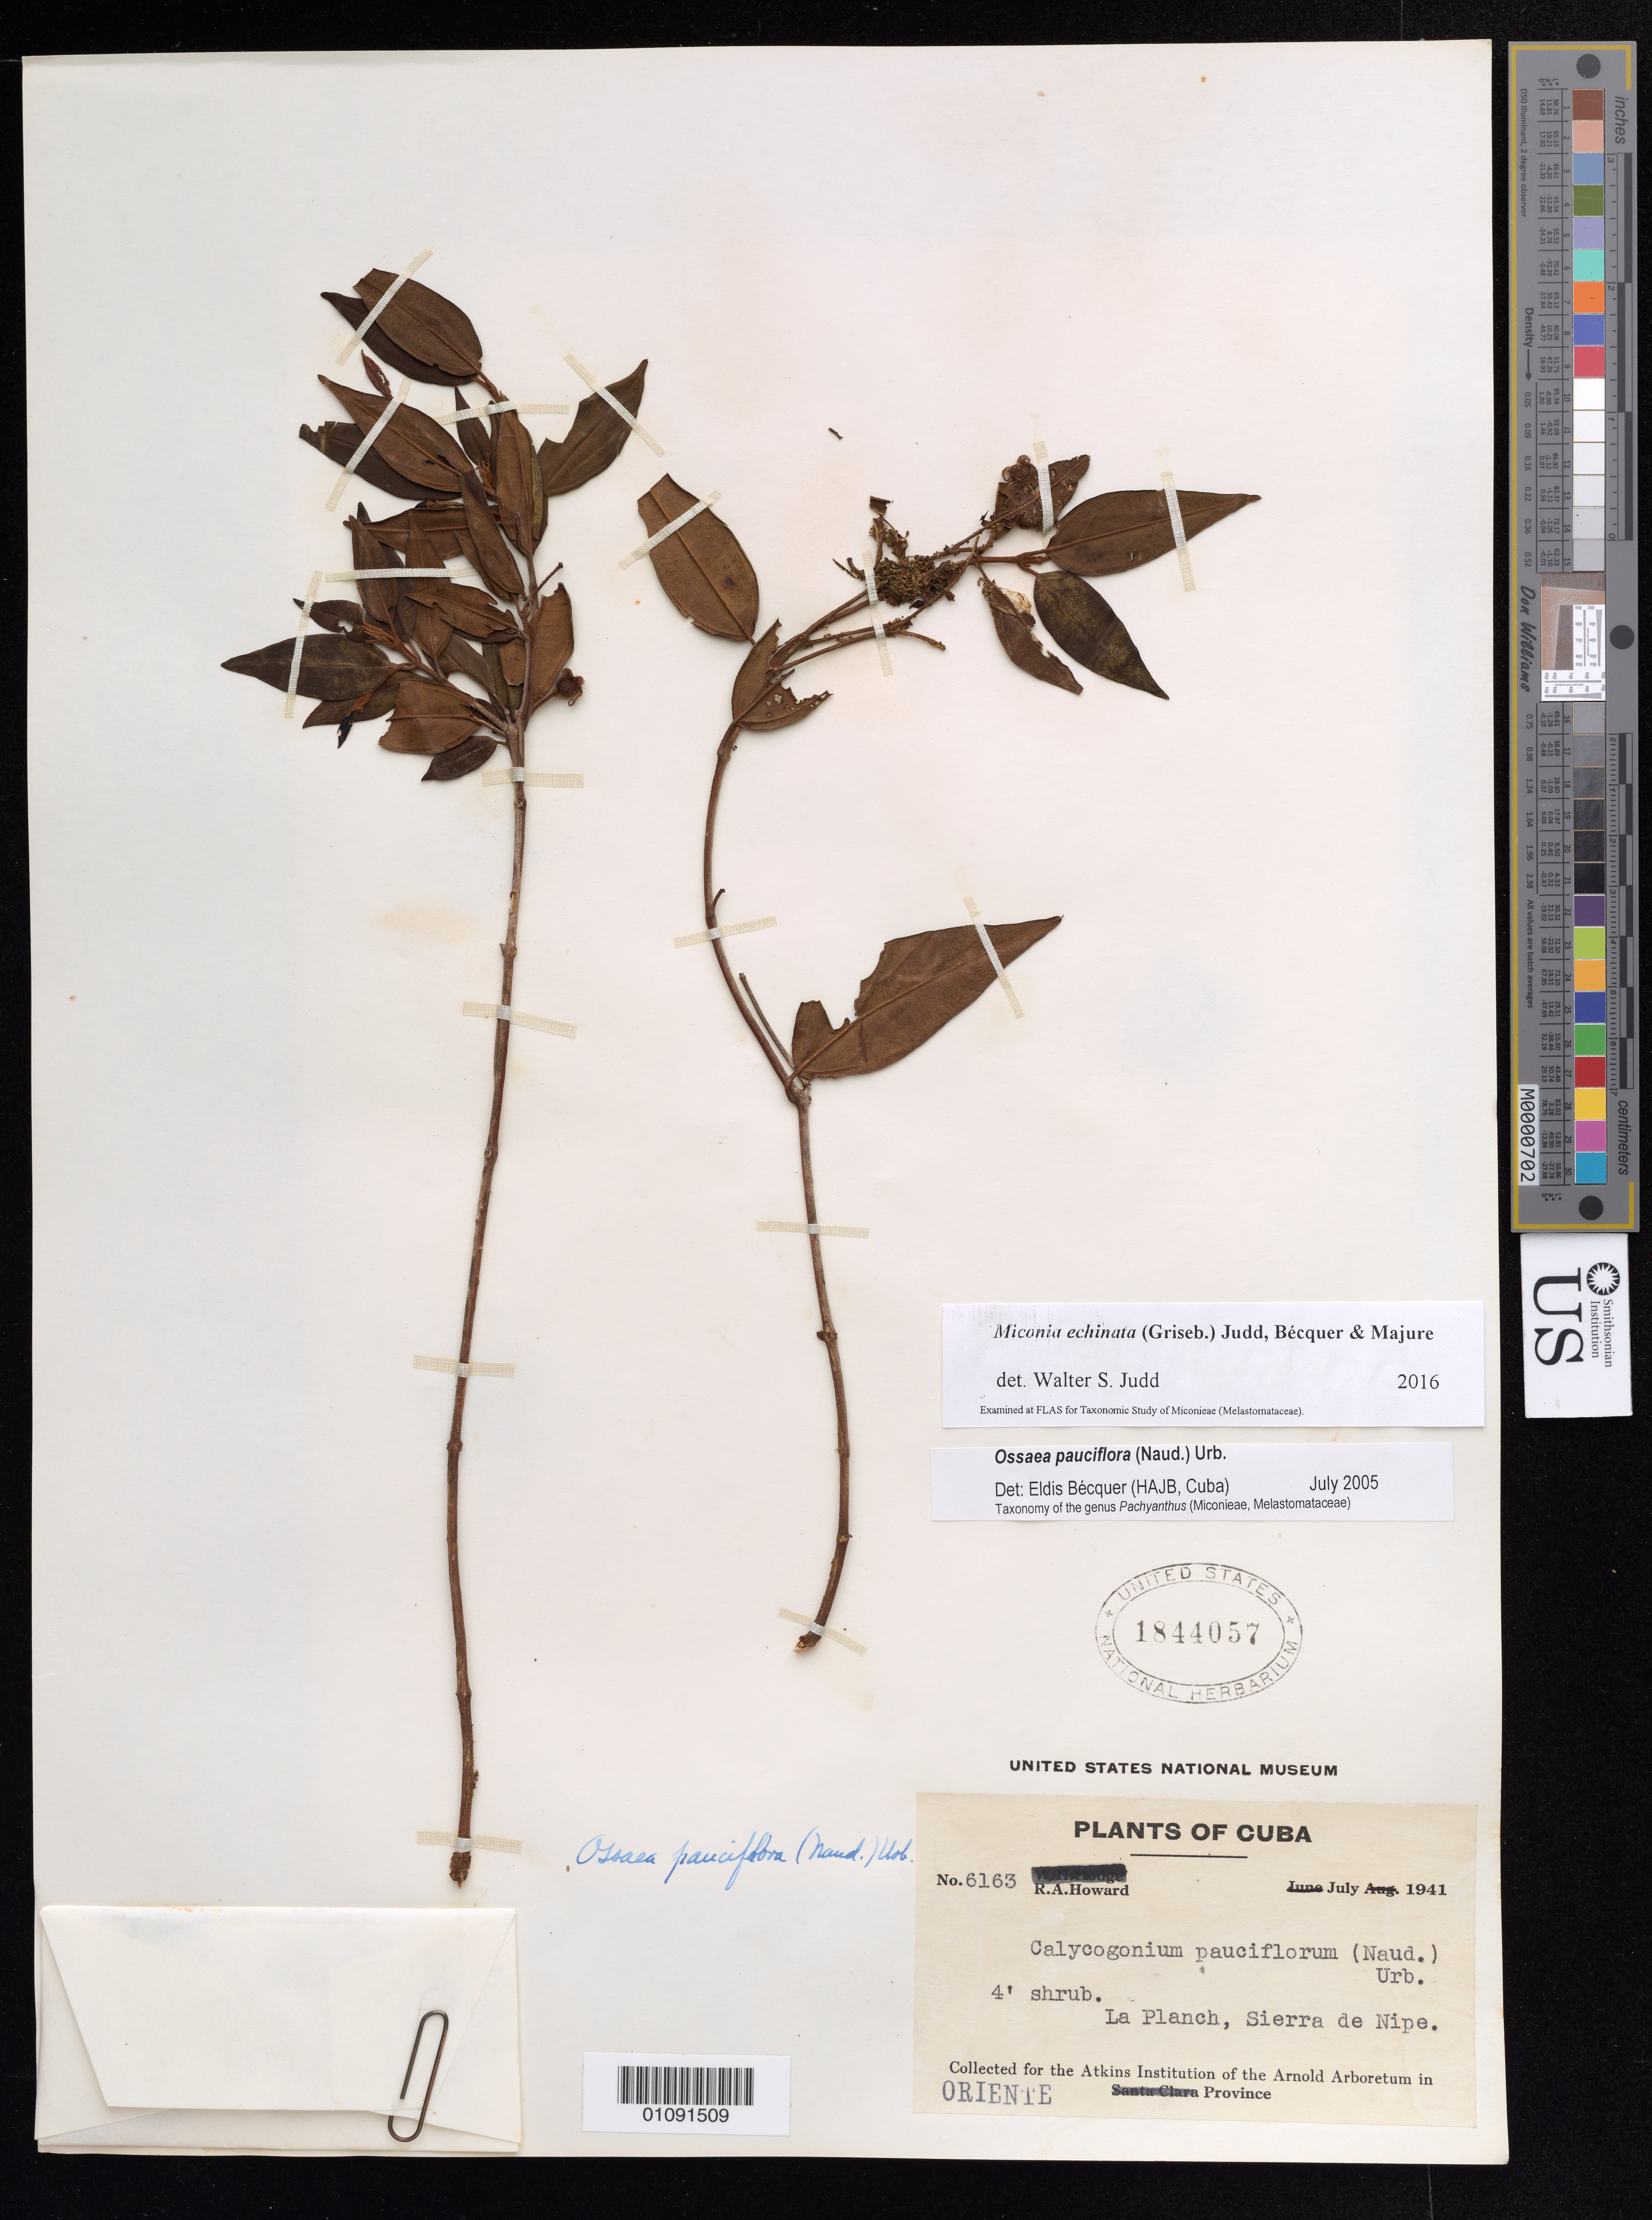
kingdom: Plantae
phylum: Tracheophyta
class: Magnoliopsida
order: Myrtales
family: Melastomataceae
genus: Miconia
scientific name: Miconia echinata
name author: (Griseb.) Judd et al.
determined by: Judd, Walter S.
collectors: R. A. Howard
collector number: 6163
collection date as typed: Jul 1941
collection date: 1941-07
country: Cuba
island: Cuba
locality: Oriente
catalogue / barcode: US 1844057